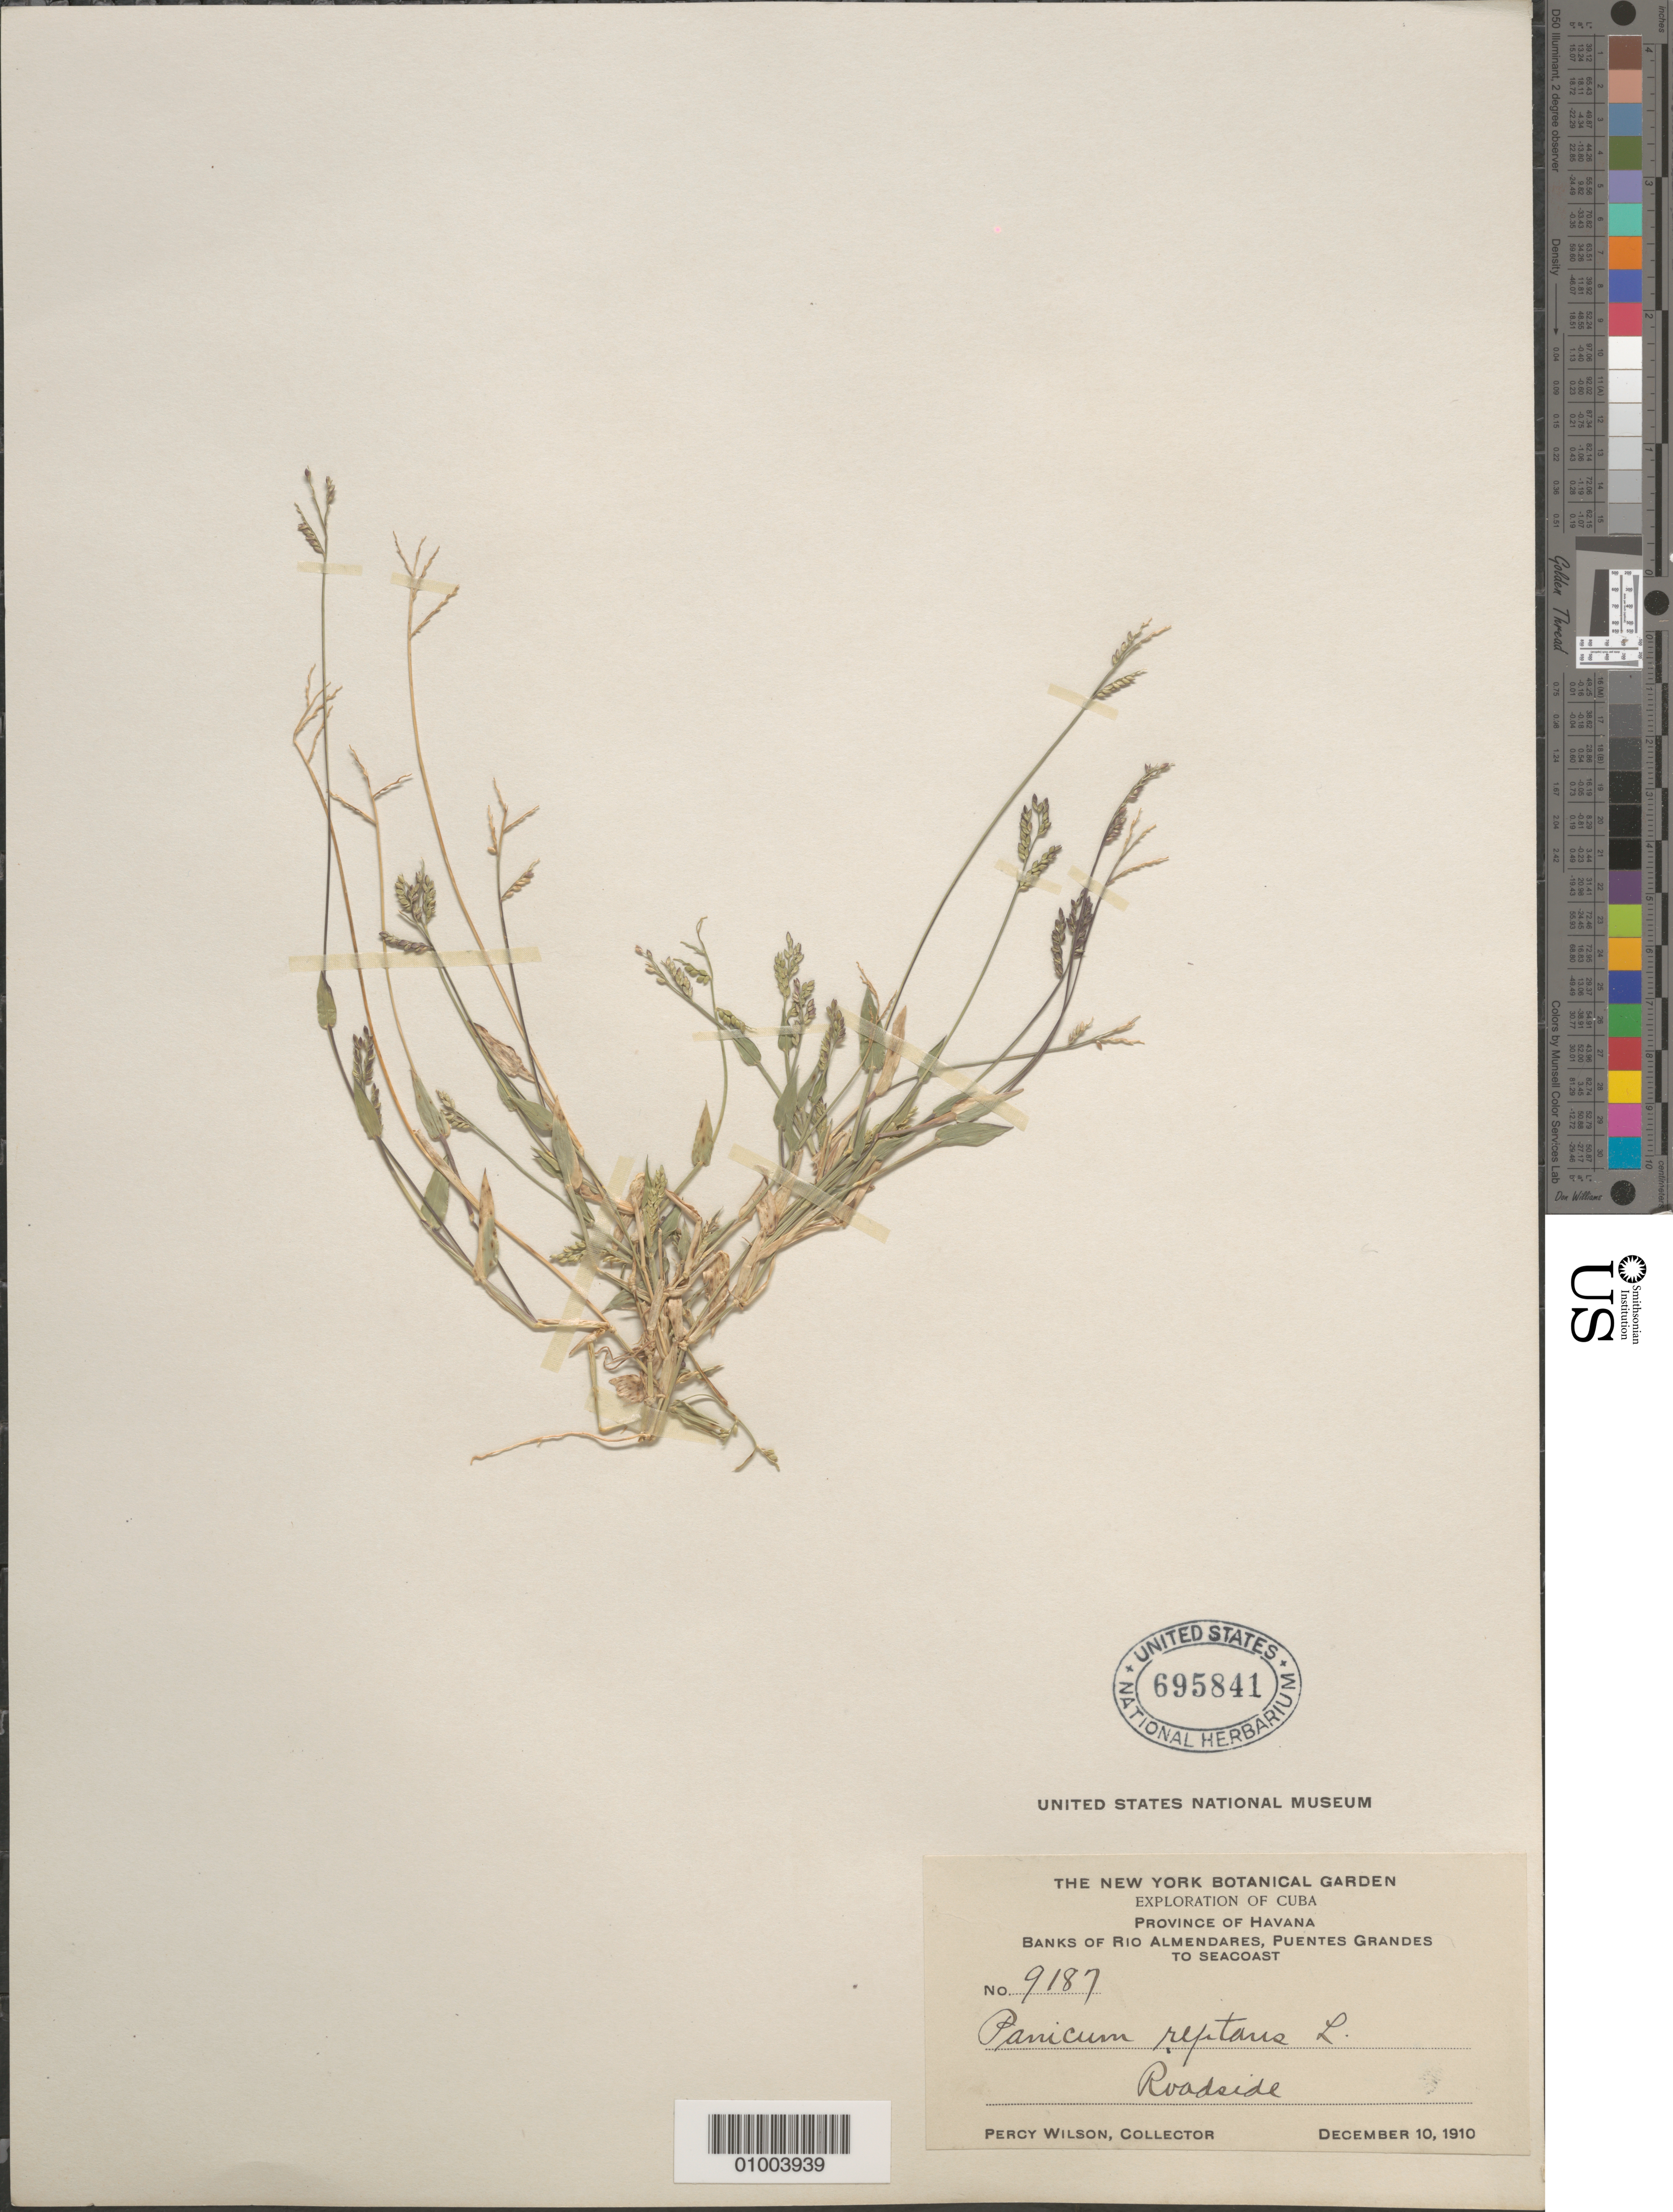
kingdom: Plantae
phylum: Tracheophyta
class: Liliopsida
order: Poales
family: Poaceae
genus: Urochloa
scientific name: Urochloa reptans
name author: (L.) Stapf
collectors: P. Wilson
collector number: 9187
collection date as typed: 10 Dec 1910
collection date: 1910-12-10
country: Cuba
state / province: La Habana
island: Cuba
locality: Roadside Providence of Havana Banks of Rio Almandares, Puentes Grandes to Seacoast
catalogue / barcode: US 695841